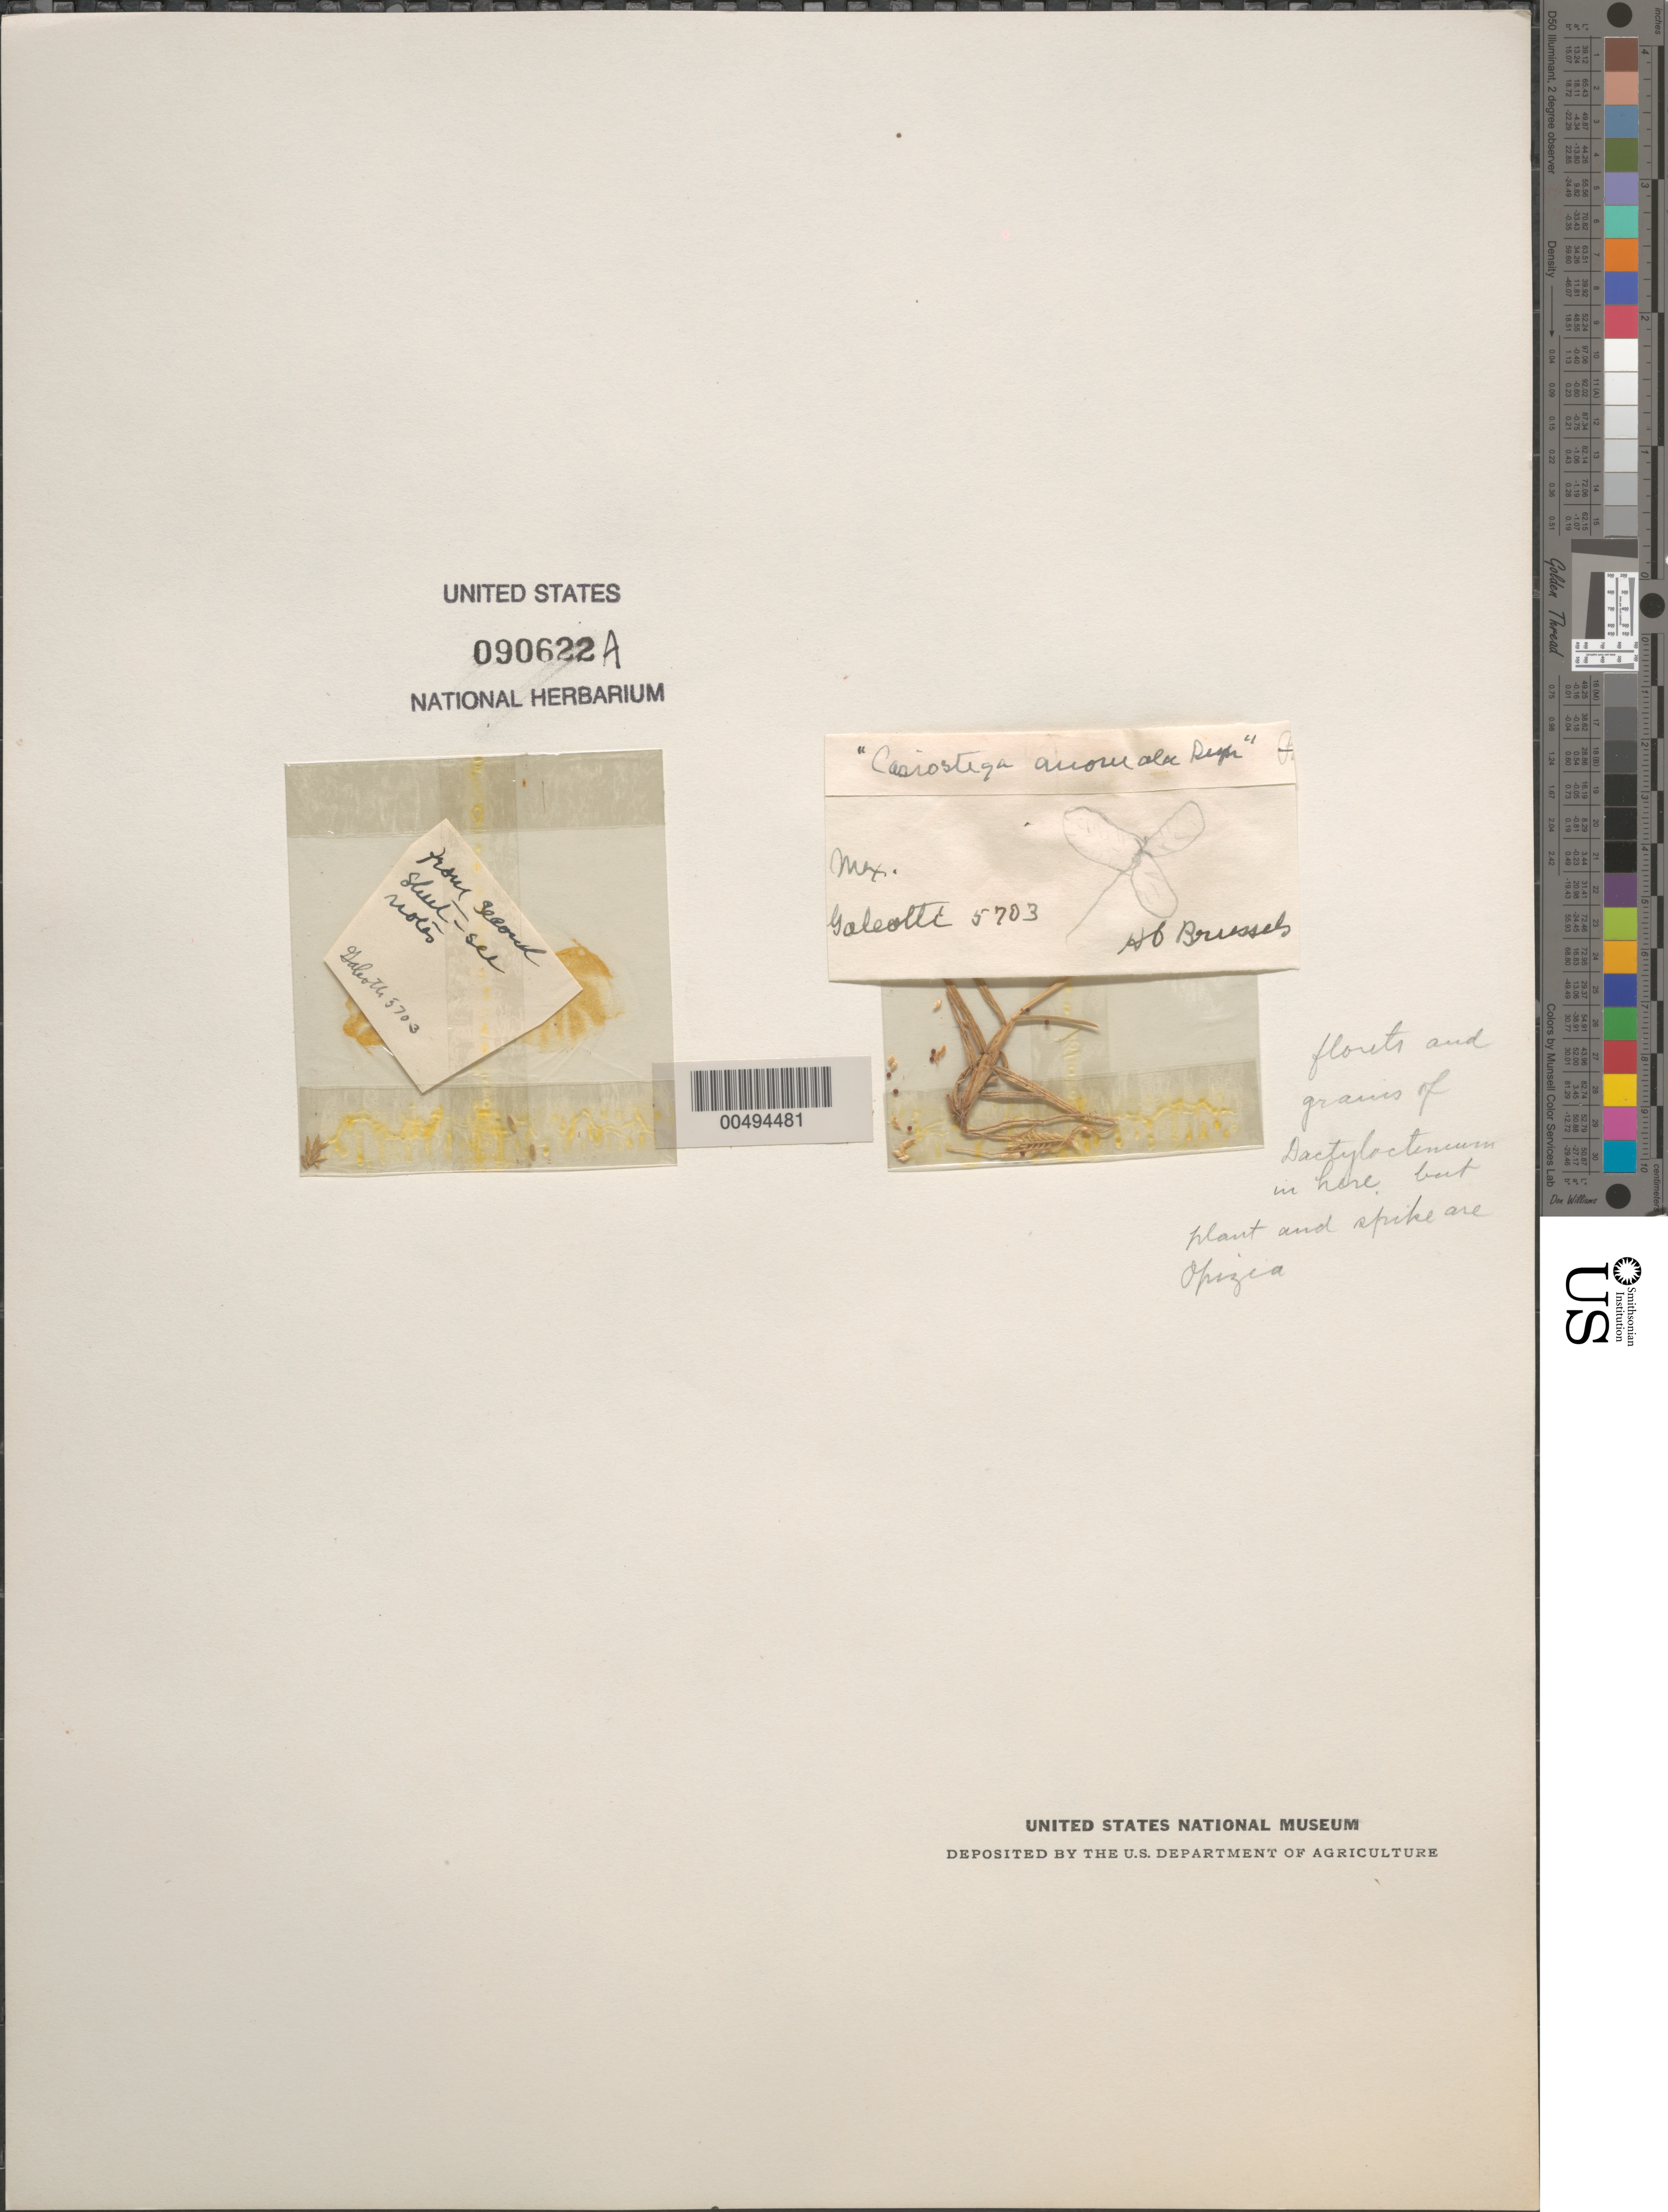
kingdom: Plantae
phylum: Tracheophyta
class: Liliopsida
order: Poales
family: Poaceae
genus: Opizia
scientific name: Opizia stolonifera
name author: J. Presl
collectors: H. G. Galeotti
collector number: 5703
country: Mexico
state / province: Durango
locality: San Ramon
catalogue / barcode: US 90622A